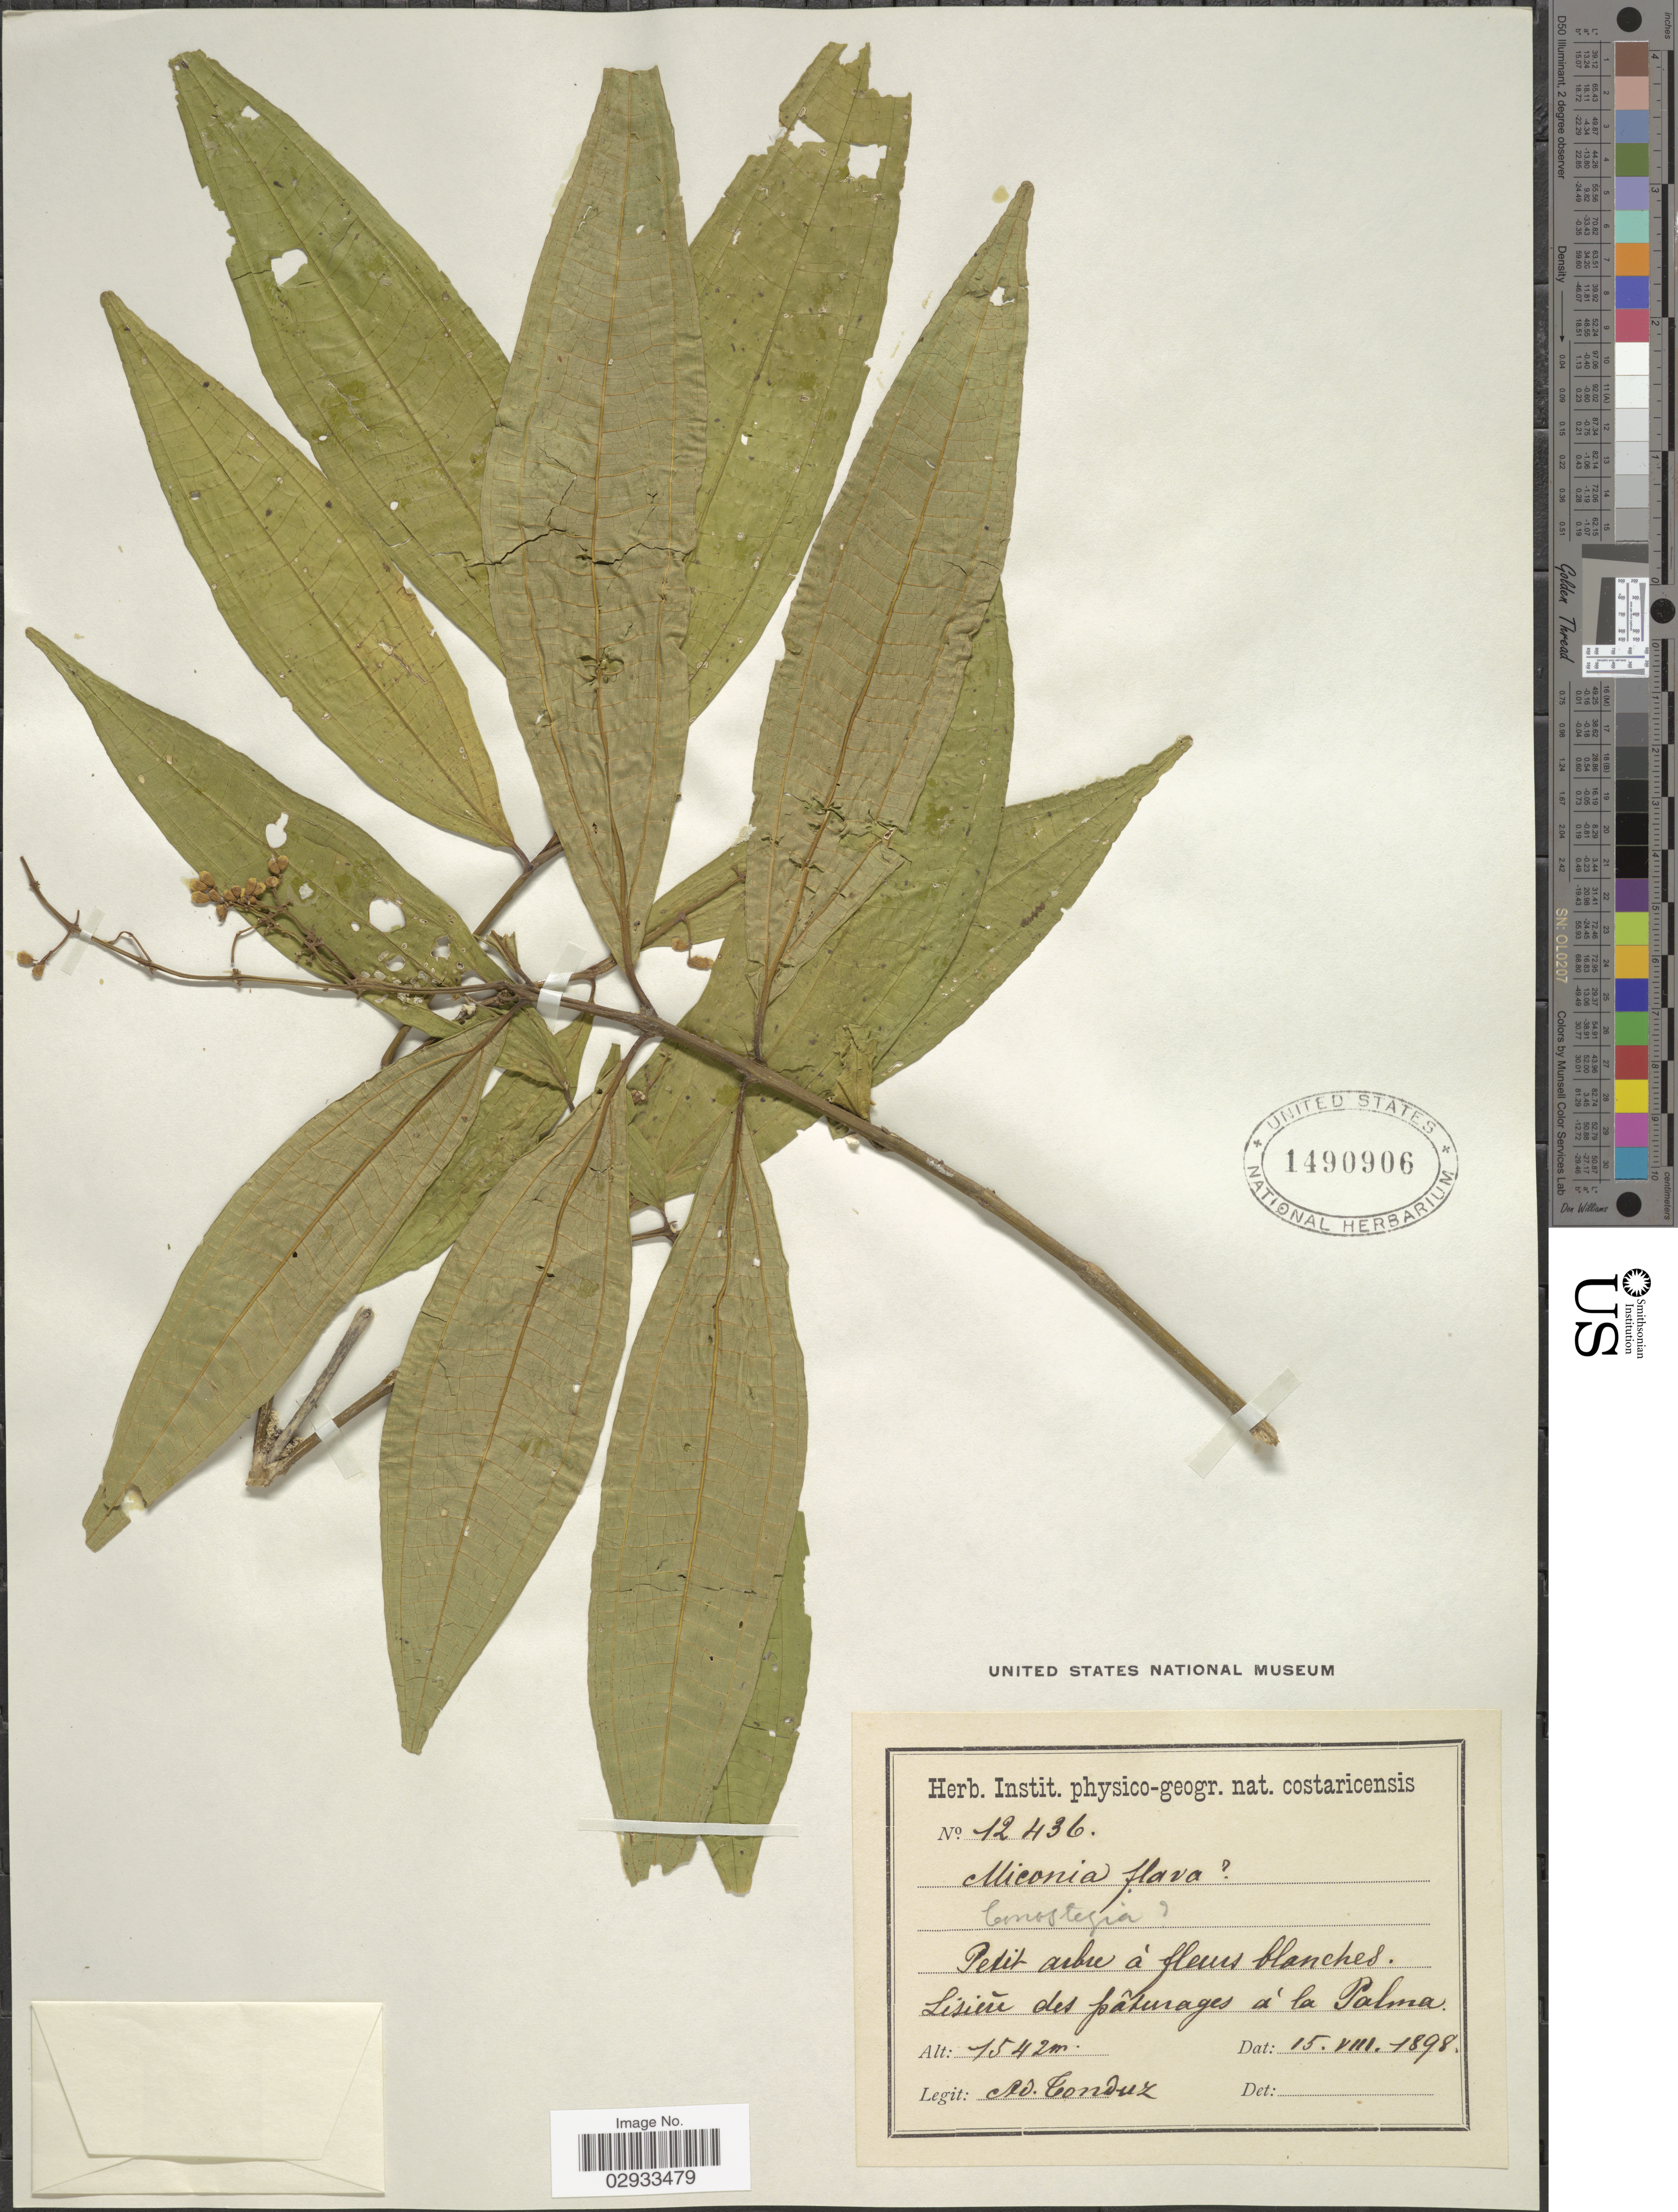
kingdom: Plantae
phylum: Tracheophyta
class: Magnoliopsida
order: Myrtales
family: Melastomataceae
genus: Miconia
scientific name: Miconia smaragdina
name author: Naudin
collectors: A. Tonduz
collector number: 12436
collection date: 1898-08-15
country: Costa Rica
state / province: Puntarenas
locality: Lisière des pâturages á la Palma.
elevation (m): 1542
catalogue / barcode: US 1490906